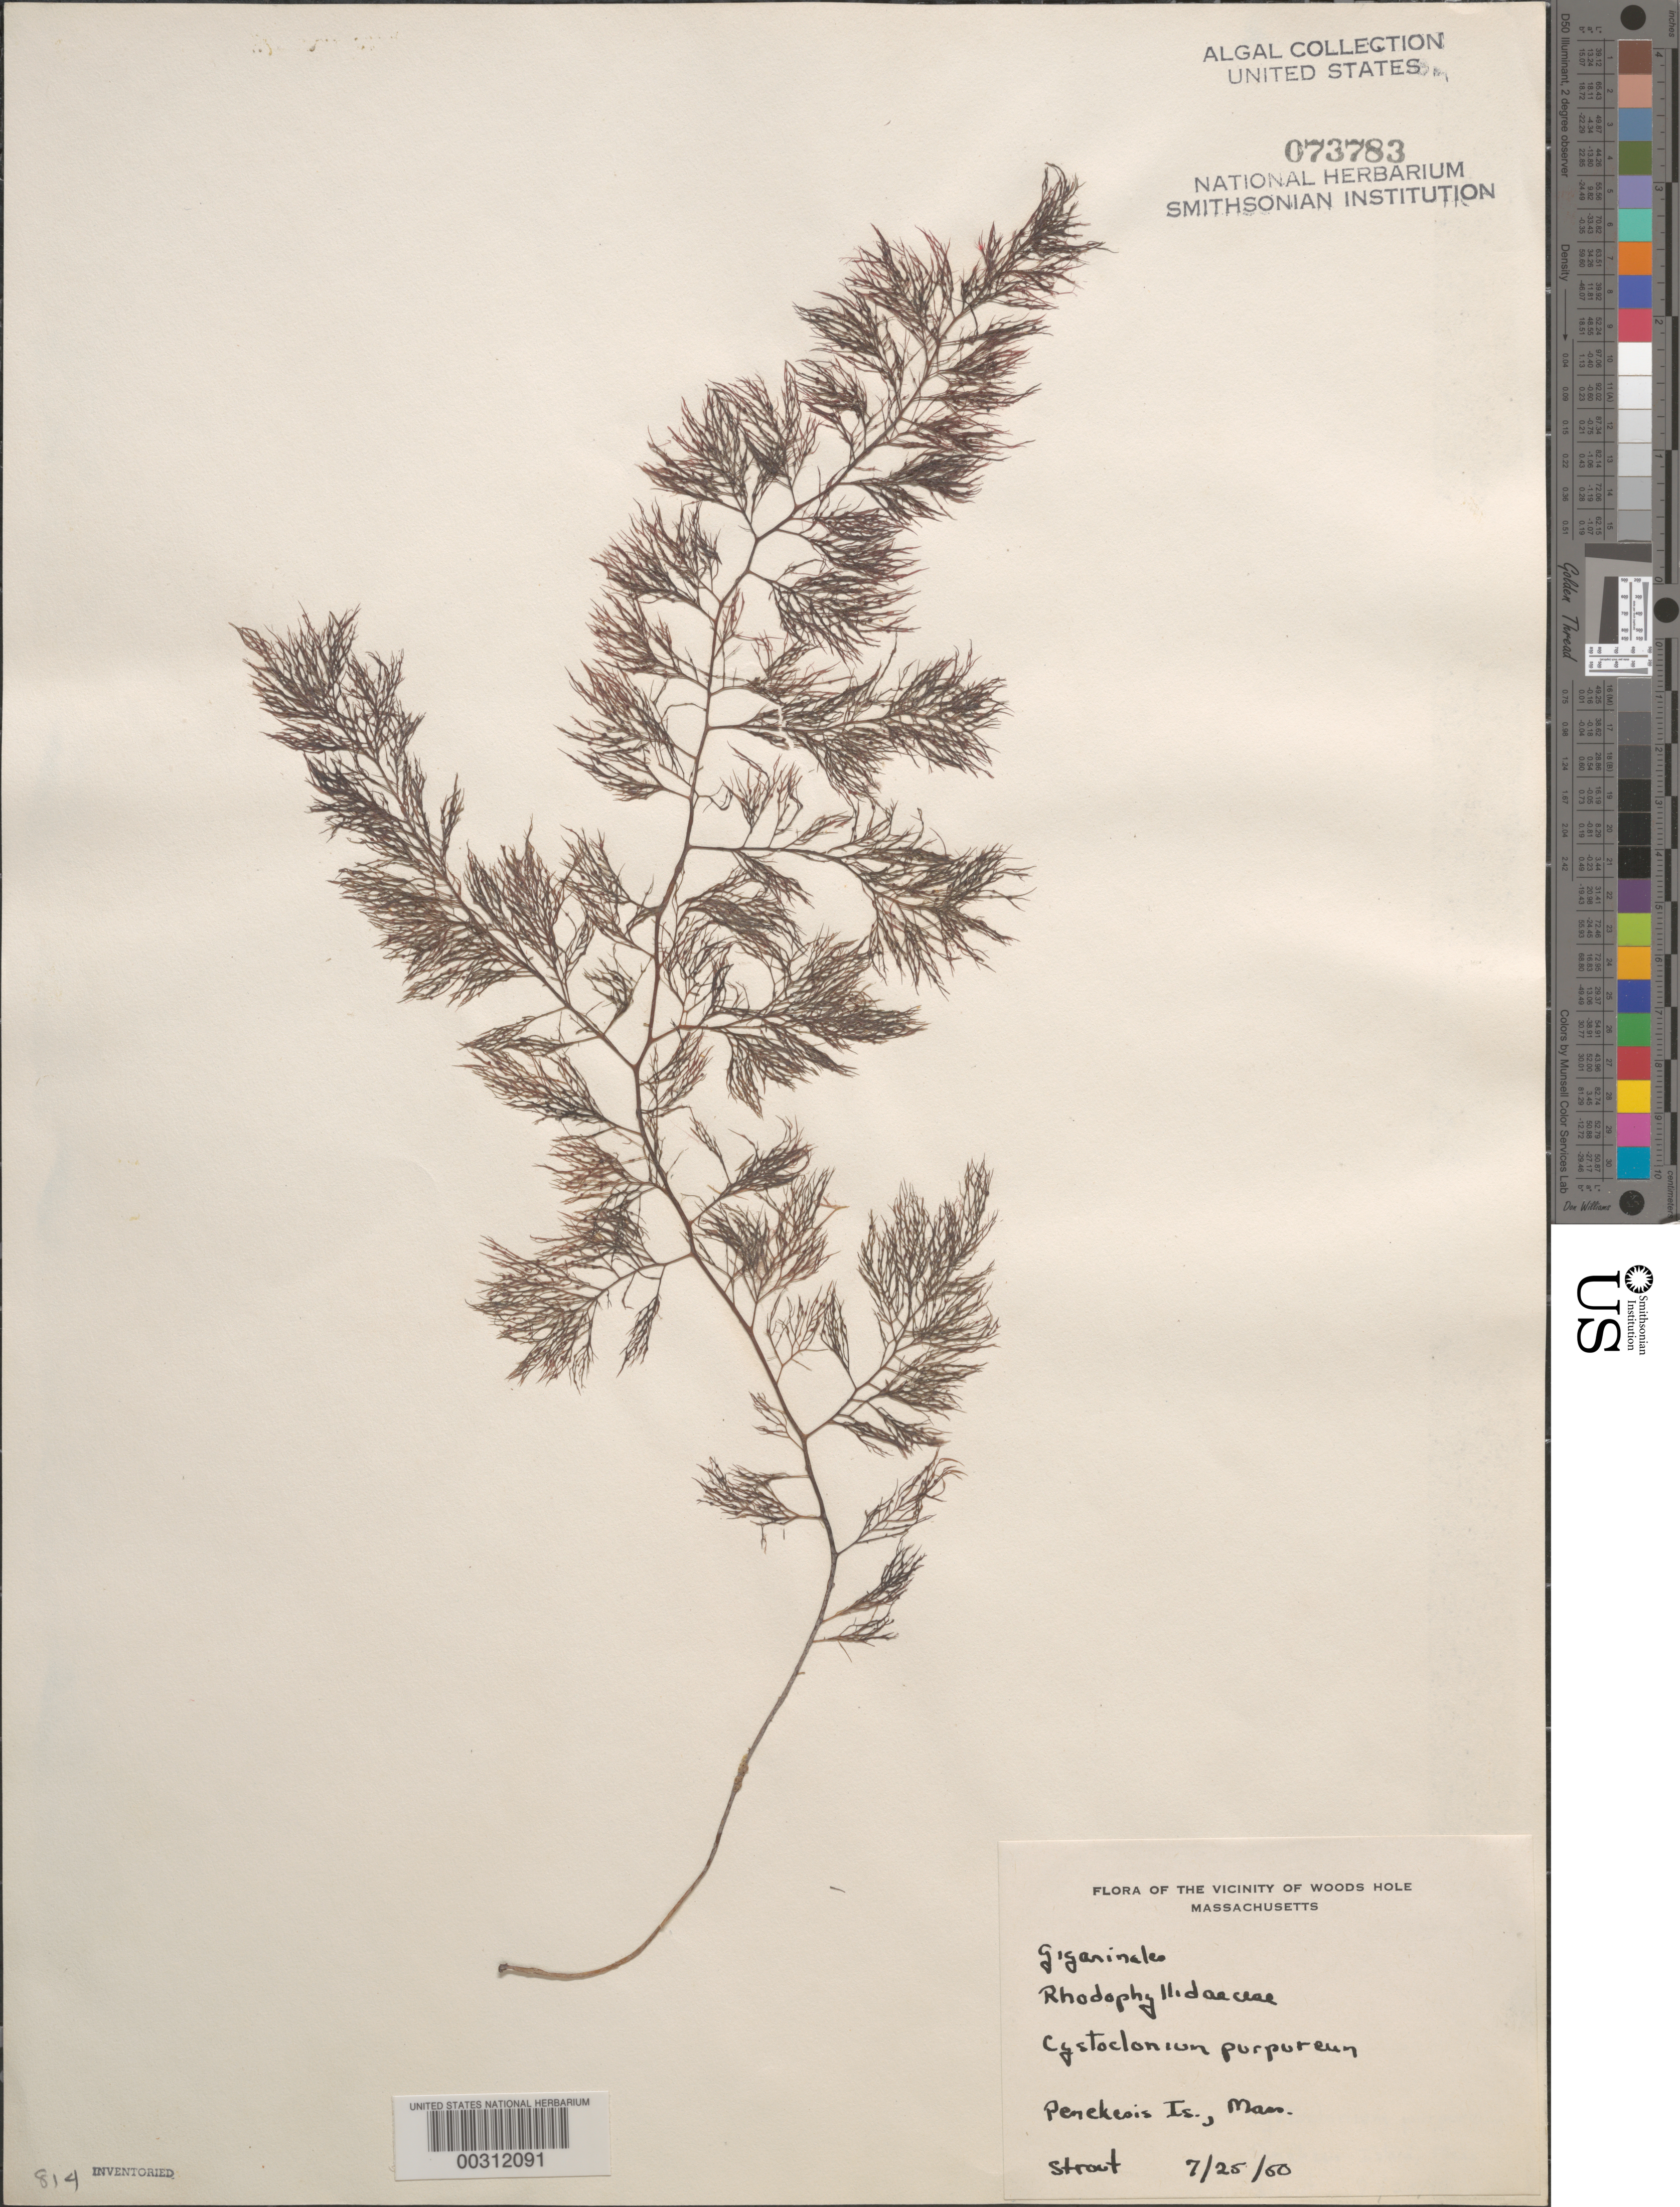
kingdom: Plantae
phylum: Rhodophyta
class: Florideophyceae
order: Gigartinales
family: Cystocloniaceae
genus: Cystoclonium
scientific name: Cystoclonium purpureum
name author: (Huds.) Batters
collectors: P. Strout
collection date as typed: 25 Jul 1950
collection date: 1950-07-25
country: United States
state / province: Massachusetts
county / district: Dukes County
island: Penikese Island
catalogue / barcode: US 73783